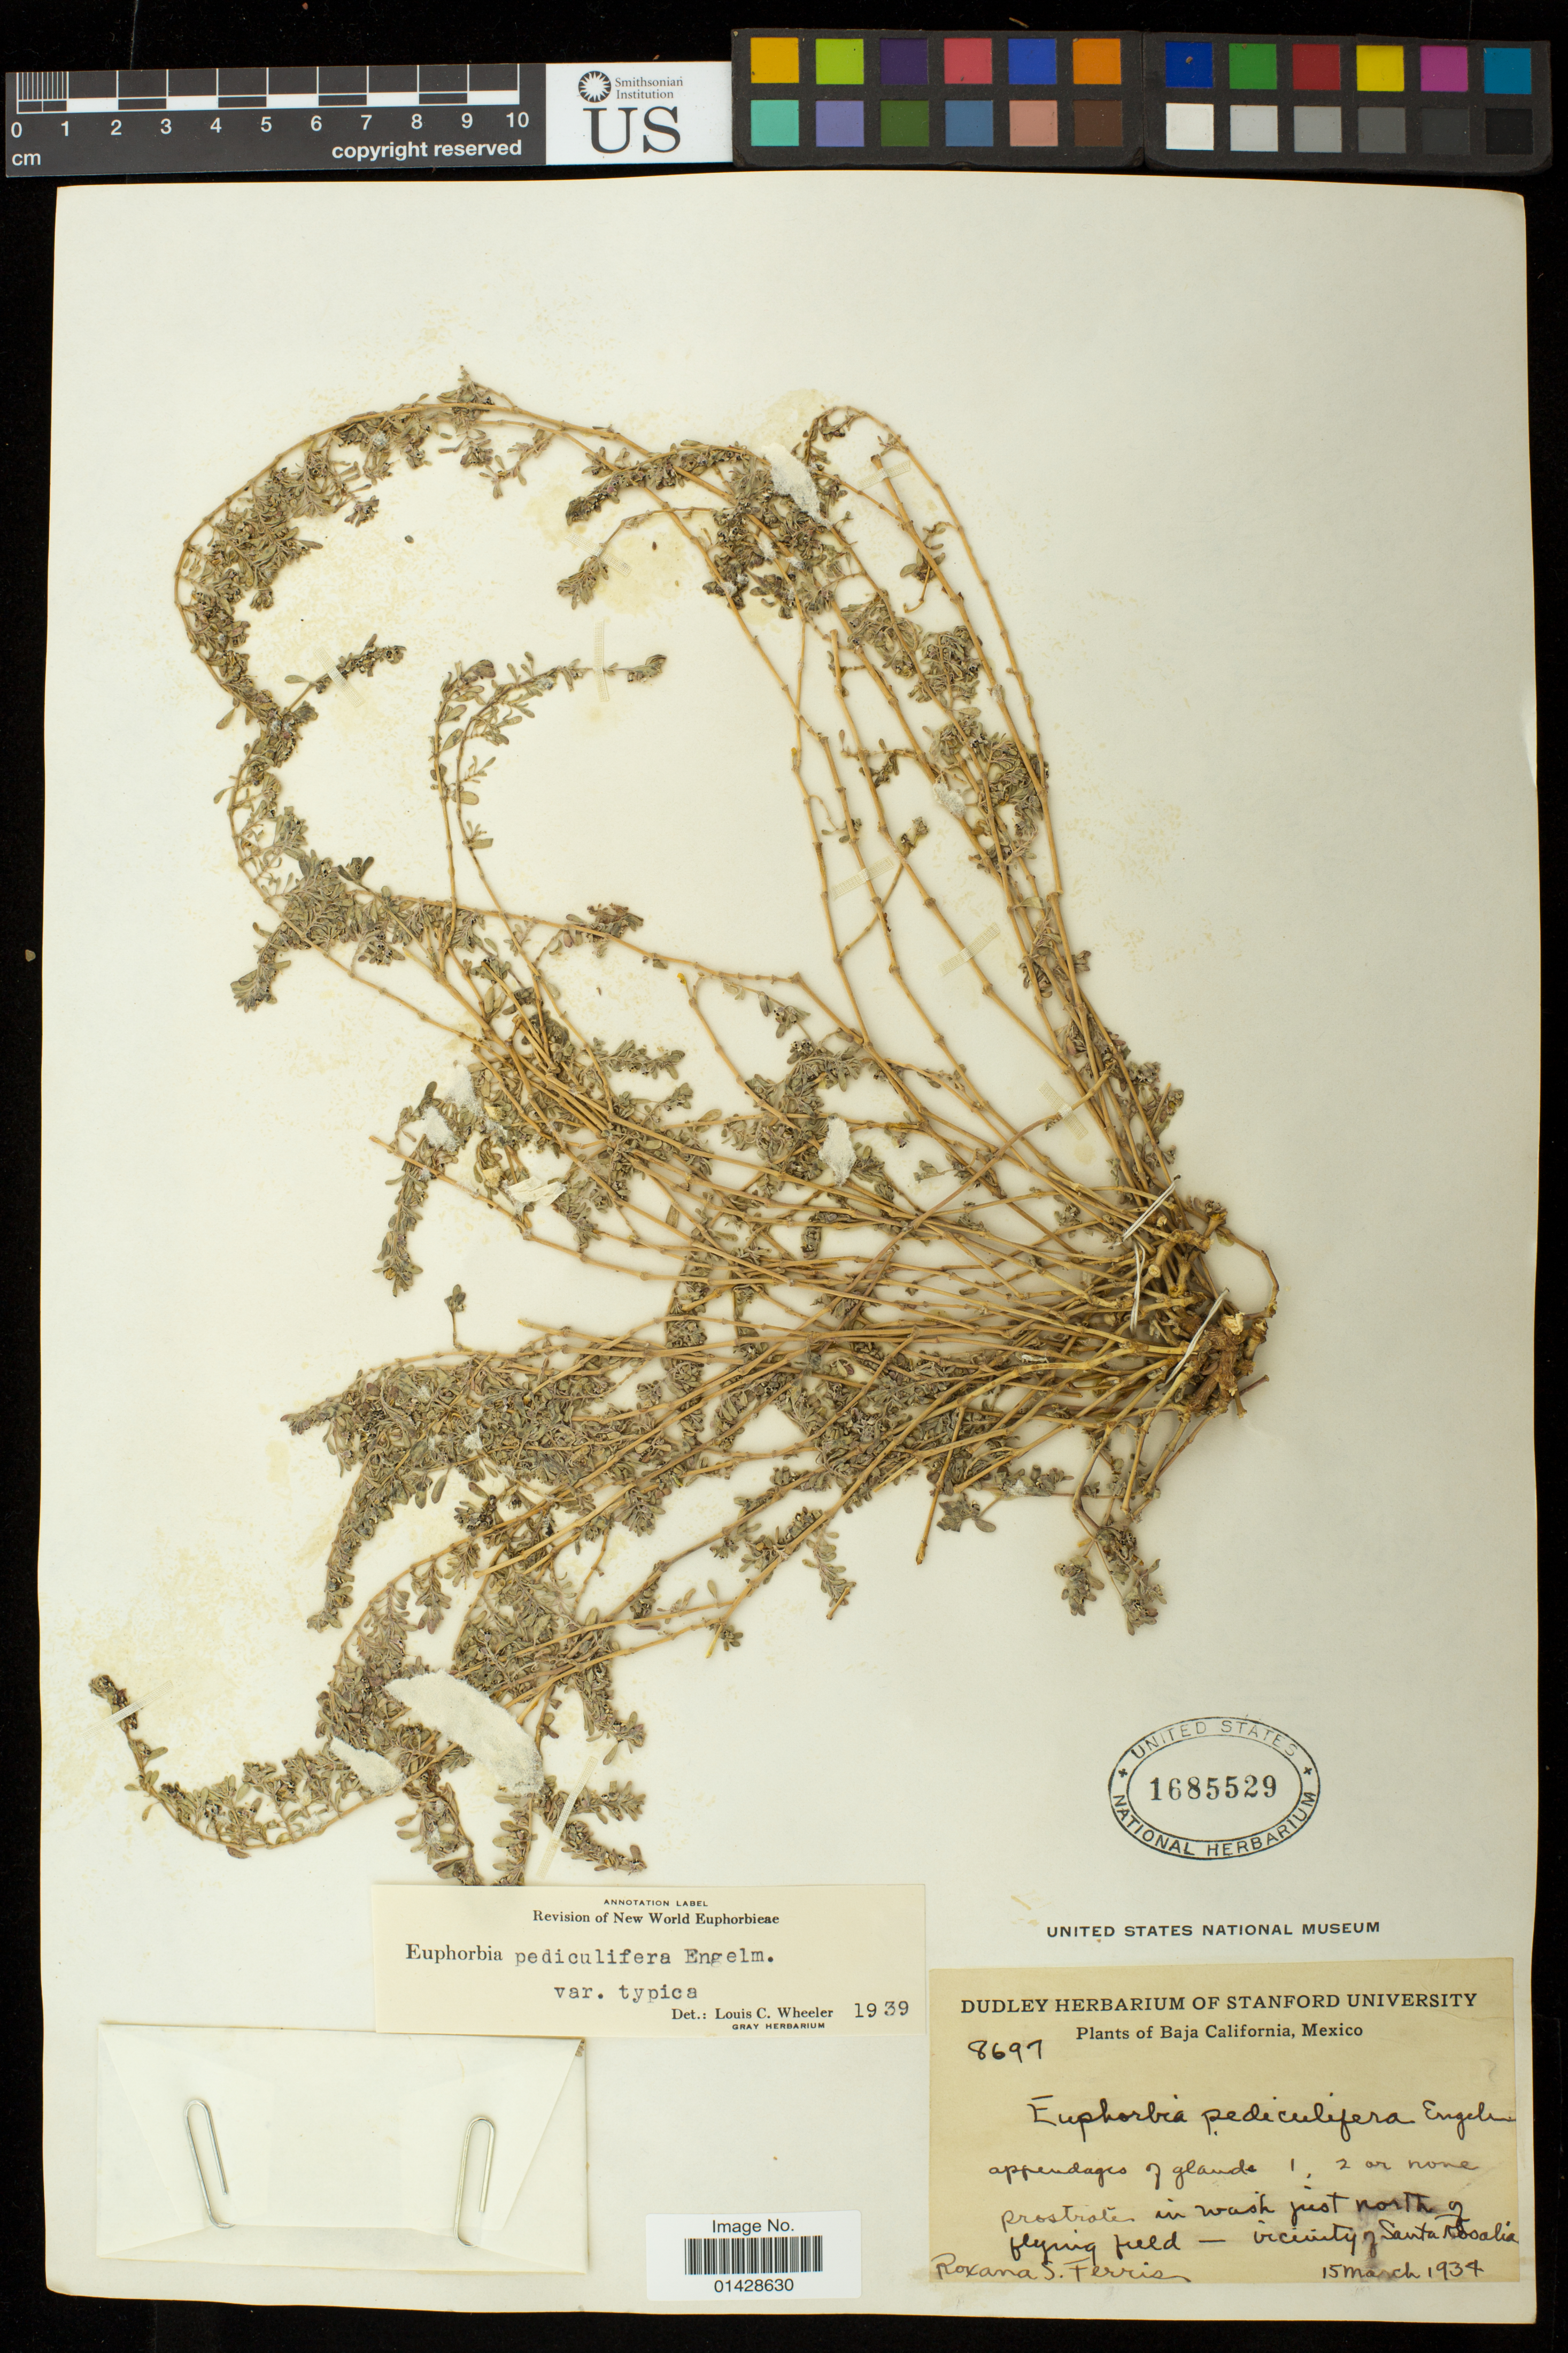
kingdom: Plantae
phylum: Tracheophyta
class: Magnoliopsida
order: Malpighiales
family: Euphorbiaceae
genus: Euphorbia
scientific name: Euphorbia pediculifera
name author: Engelm.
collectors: R. S. Ferris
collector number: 8697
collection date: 1934-03-15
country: Mexico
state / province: Baja California Sur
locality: vicinity of Santa Rosalia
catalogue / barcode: US 1685529